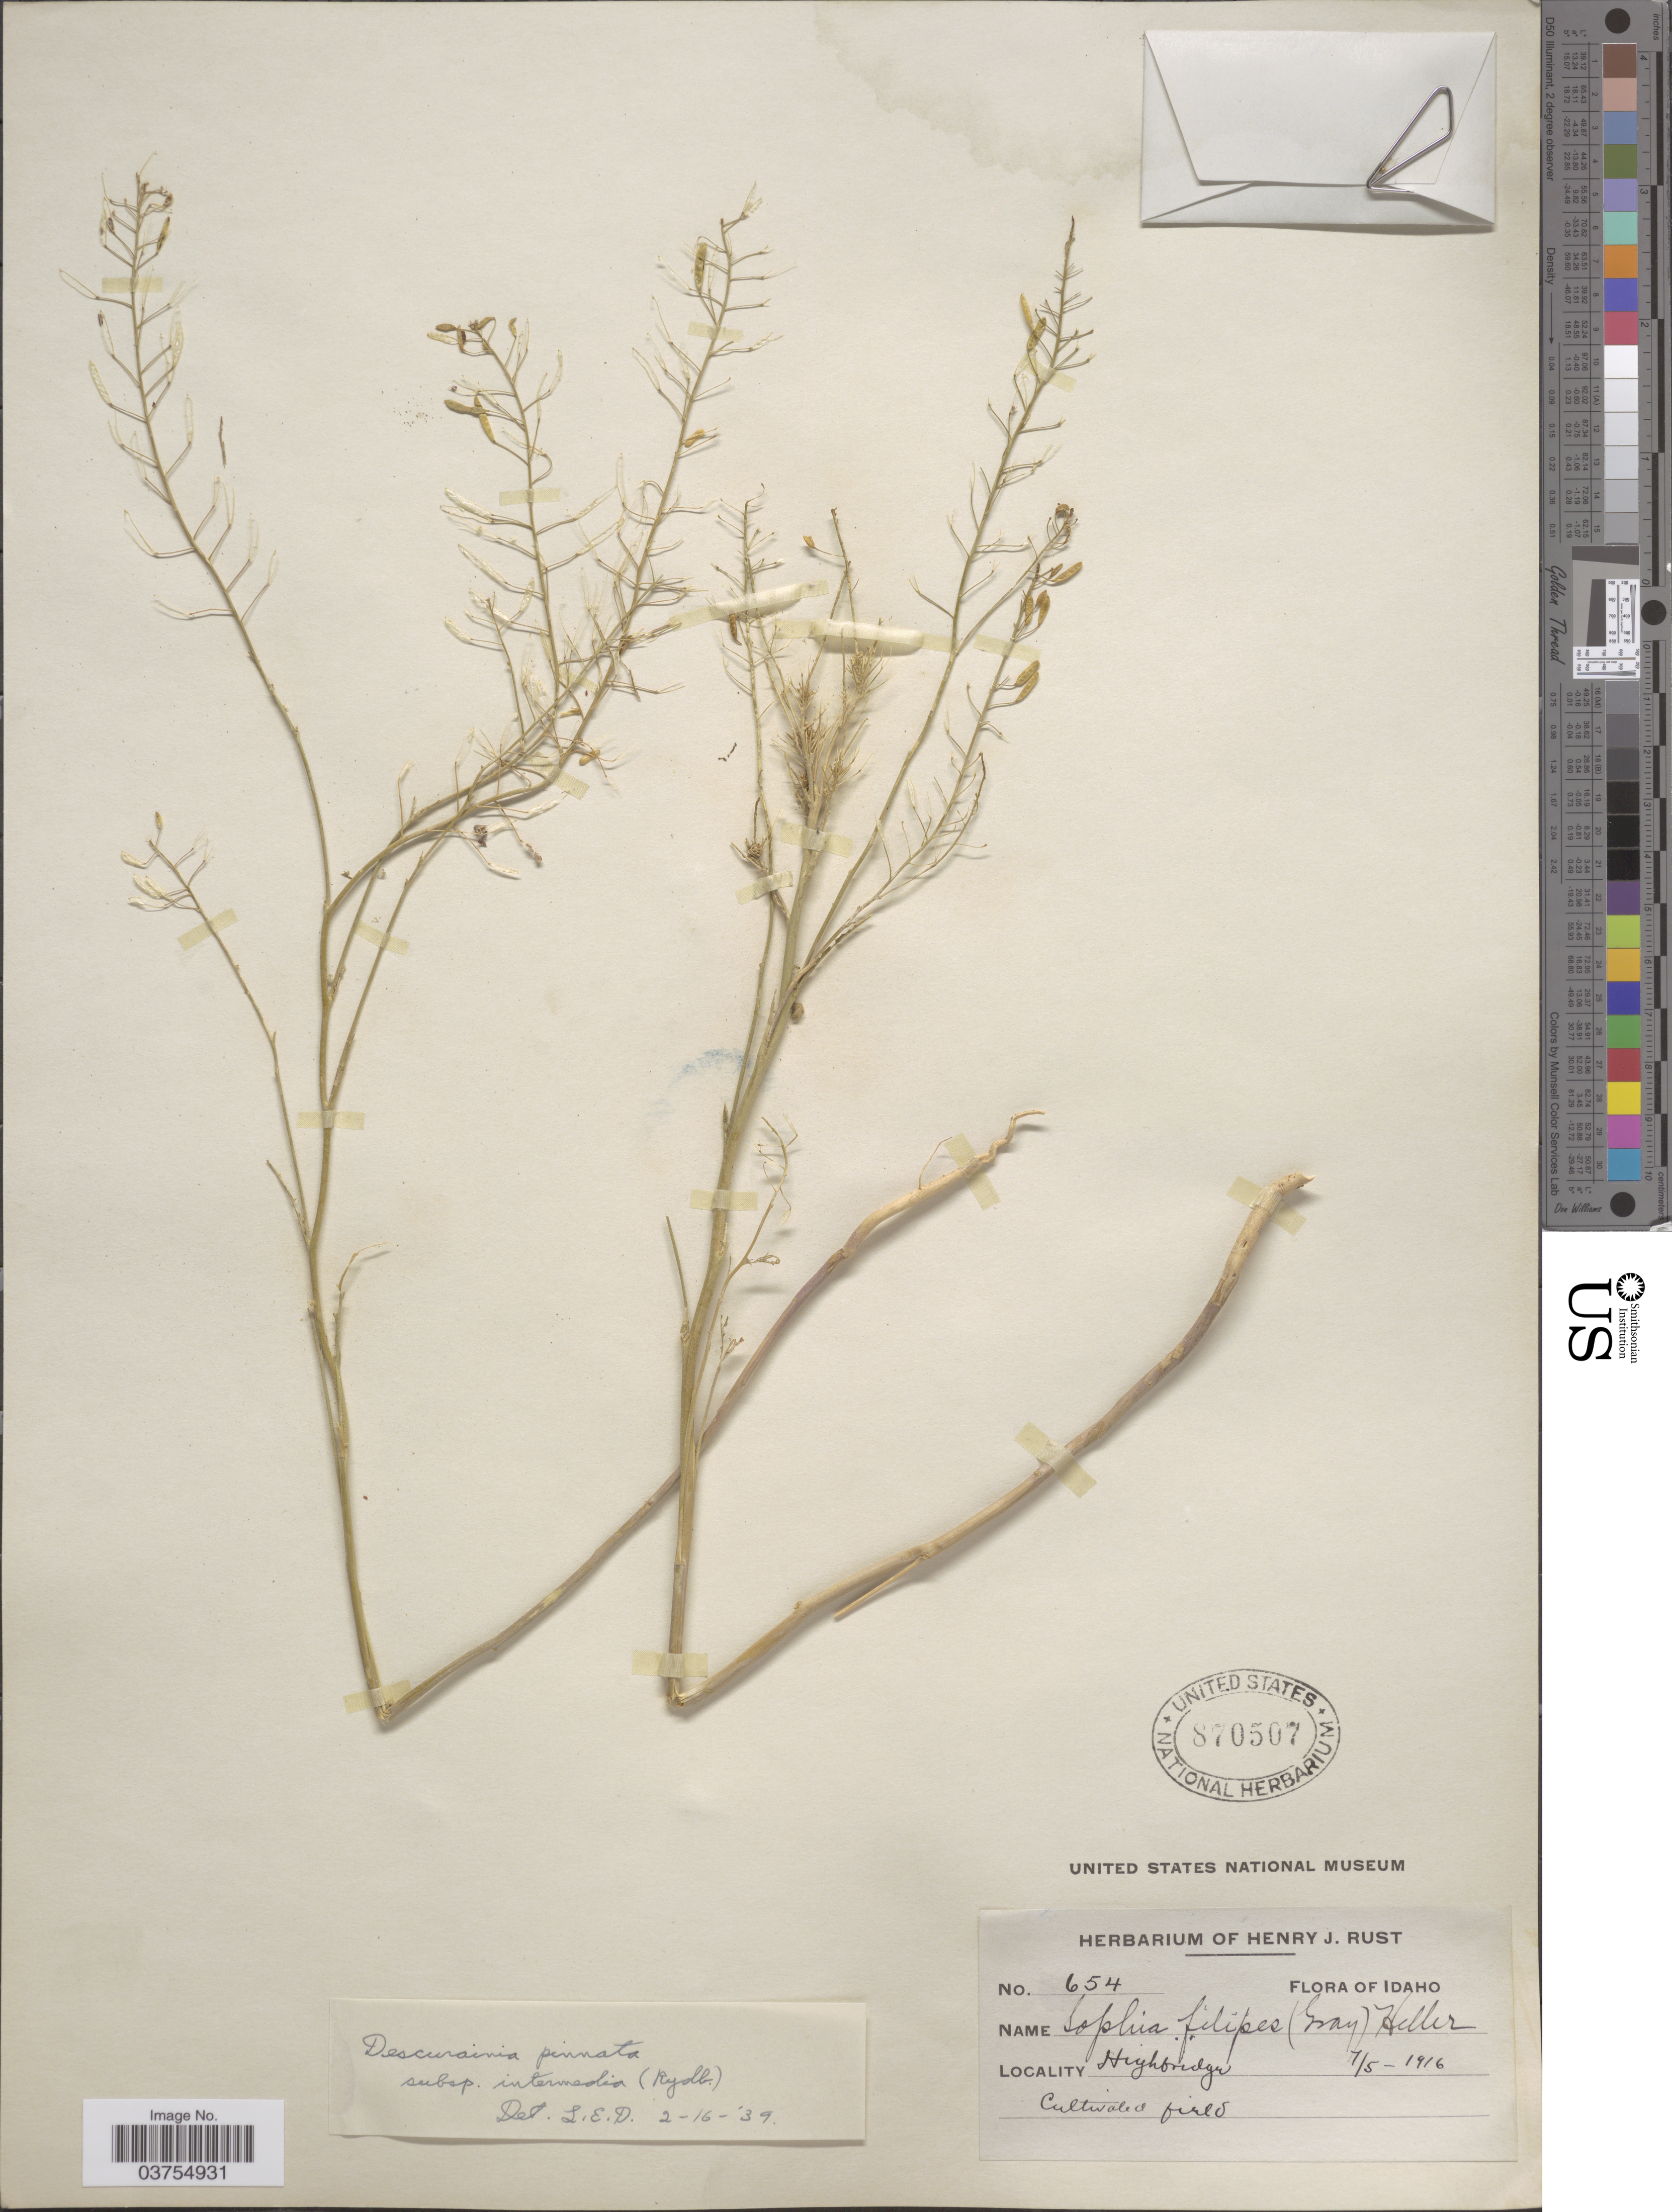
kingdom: Plantae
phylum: Tracheophyta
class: Magnoliopsida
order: Brassicales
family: Brassicaceae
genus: Descurainia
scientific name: Descurainia pinnata subsp. intermedia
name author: (Rydb.) Detling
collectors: ex herb. Henry J. Rust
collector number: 654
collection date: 1916-07-05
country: United States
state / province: Idaho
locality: Highbridge.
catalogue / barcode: US 870507